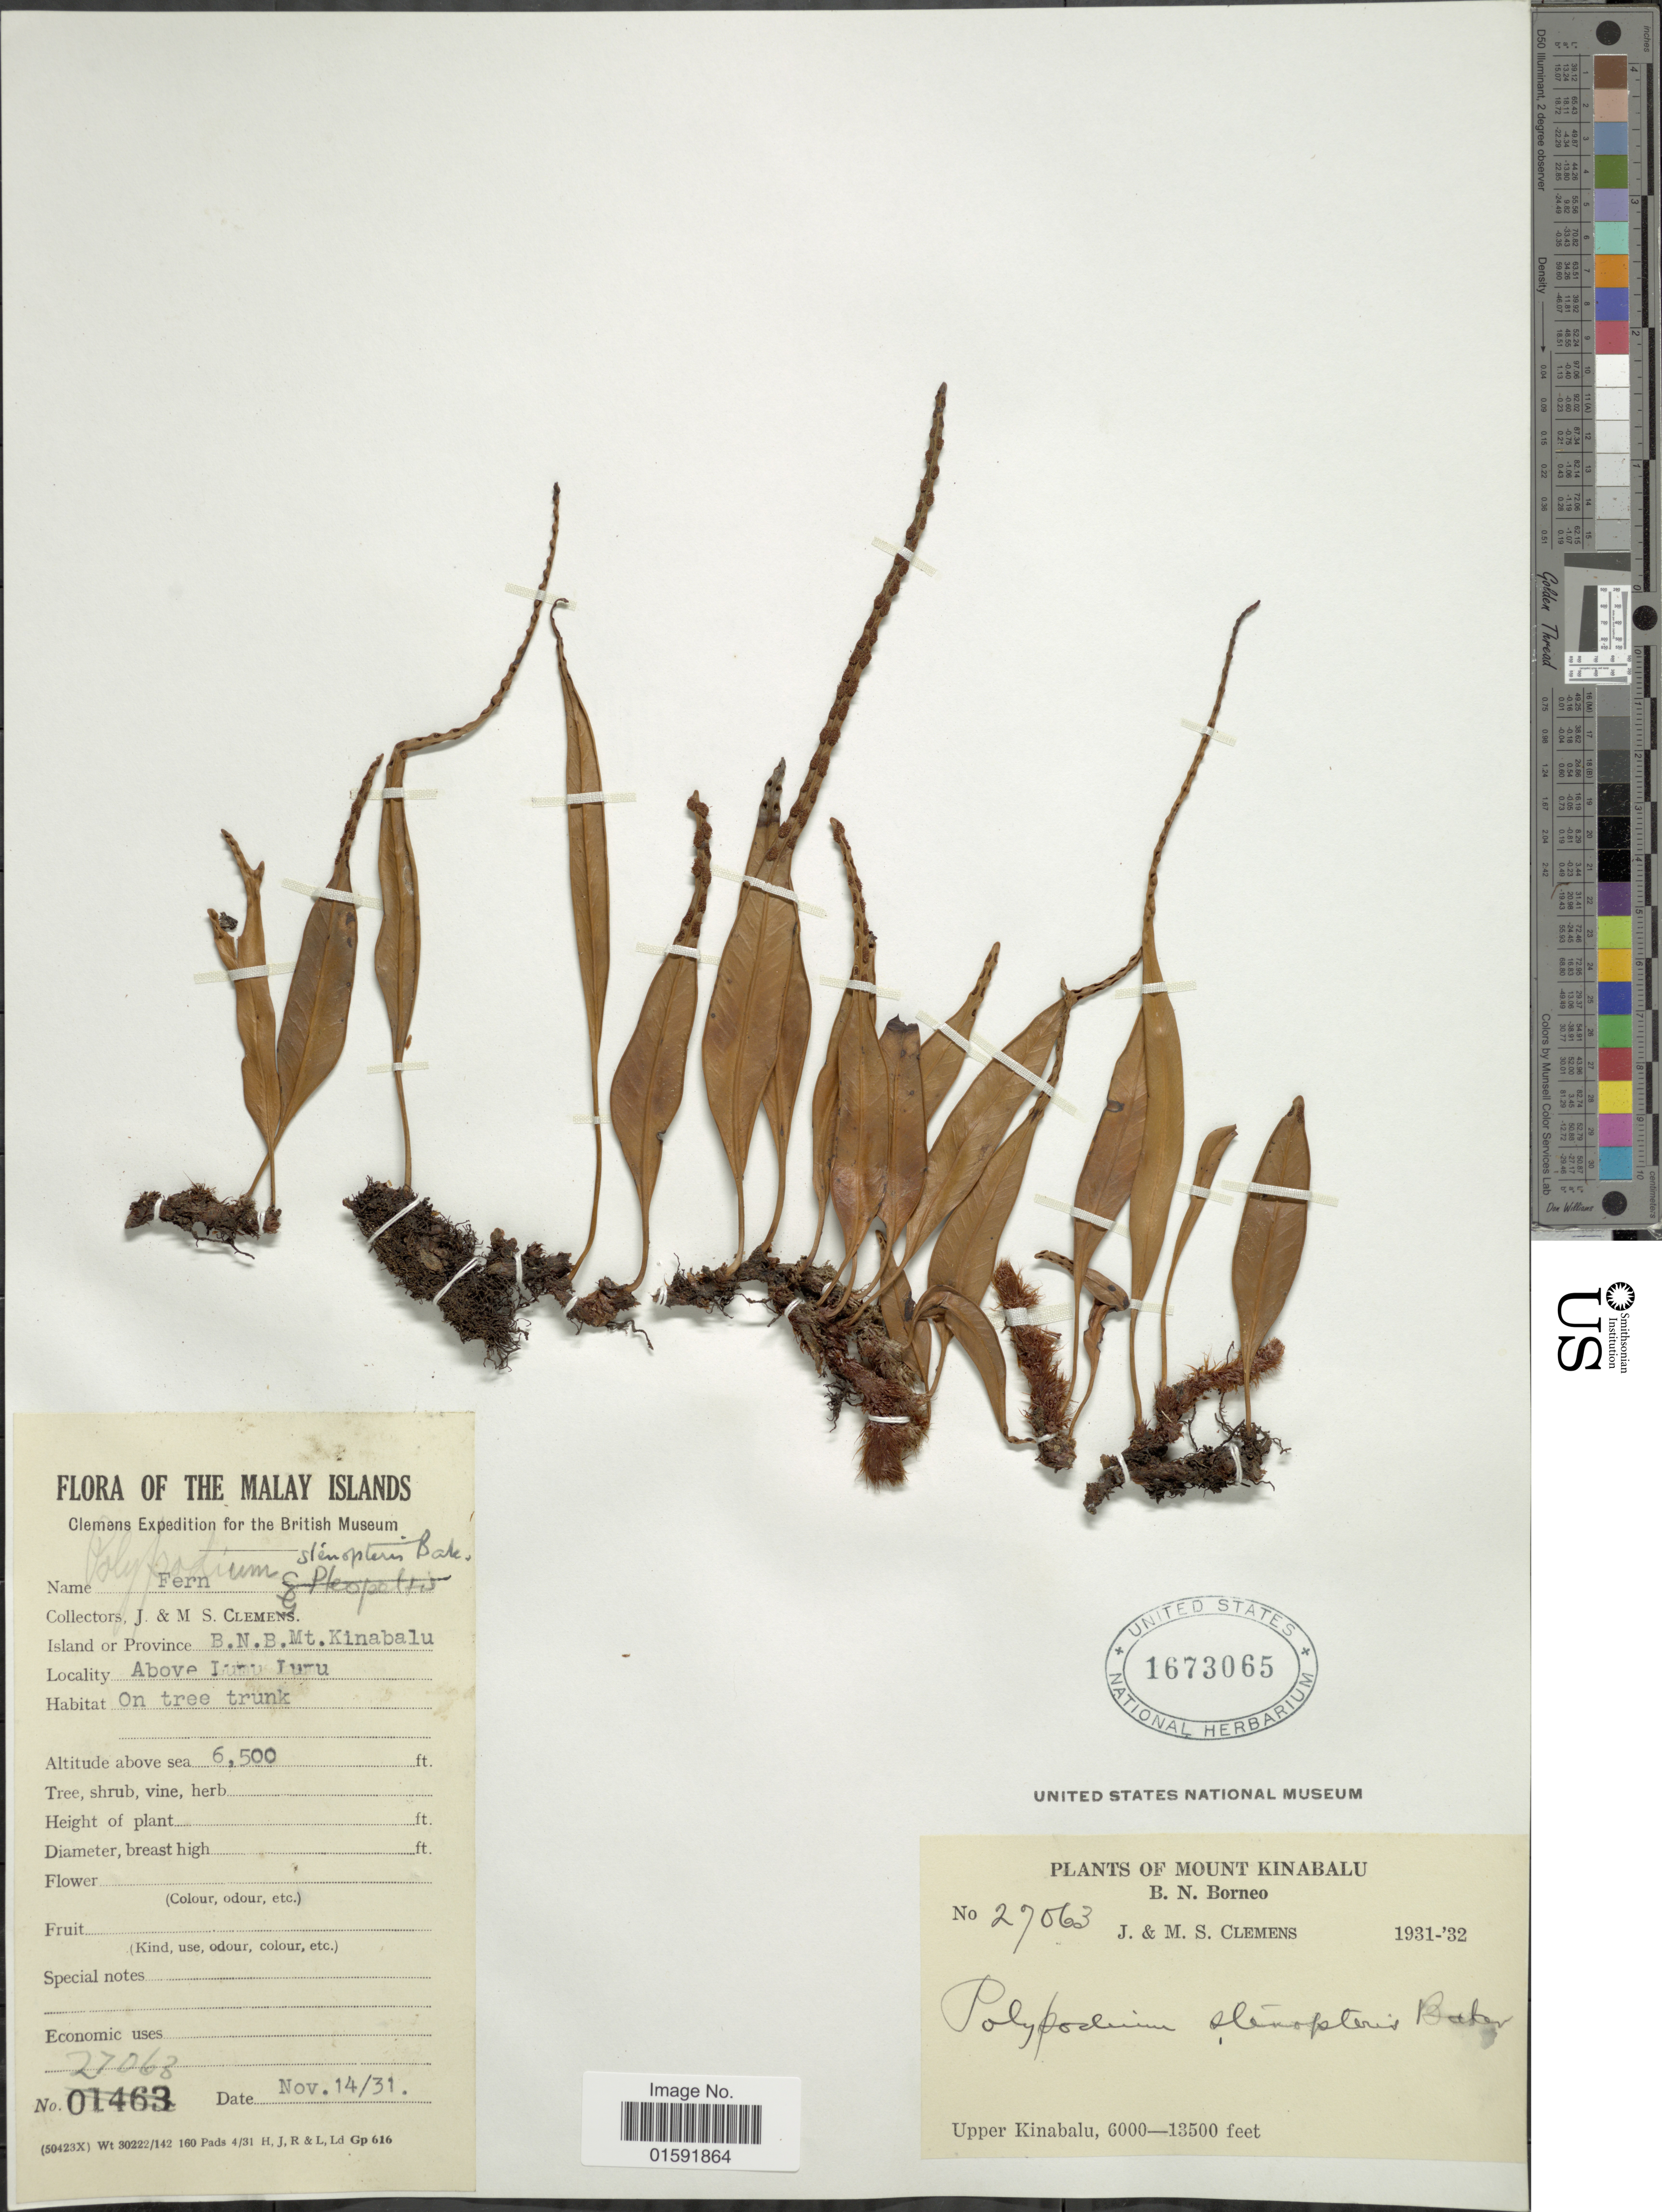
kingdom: Plantae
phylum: Tracheophyta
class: Polypodiopsida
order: Polypodiales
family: Polypodiaceae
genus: Selliguea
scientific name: Selliguea soridens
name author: (Hook.) Hovenkamp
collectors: J. Clemens & M. S. Clemens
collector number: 27063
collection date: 1931-11-14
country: Malaysia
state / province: Sabah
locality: B.N.B., Mt. Kinabalu, Above Lumu Lumu, Upper Kinabalu, The Malay Islands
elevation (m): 1981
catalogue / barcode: US 1673065